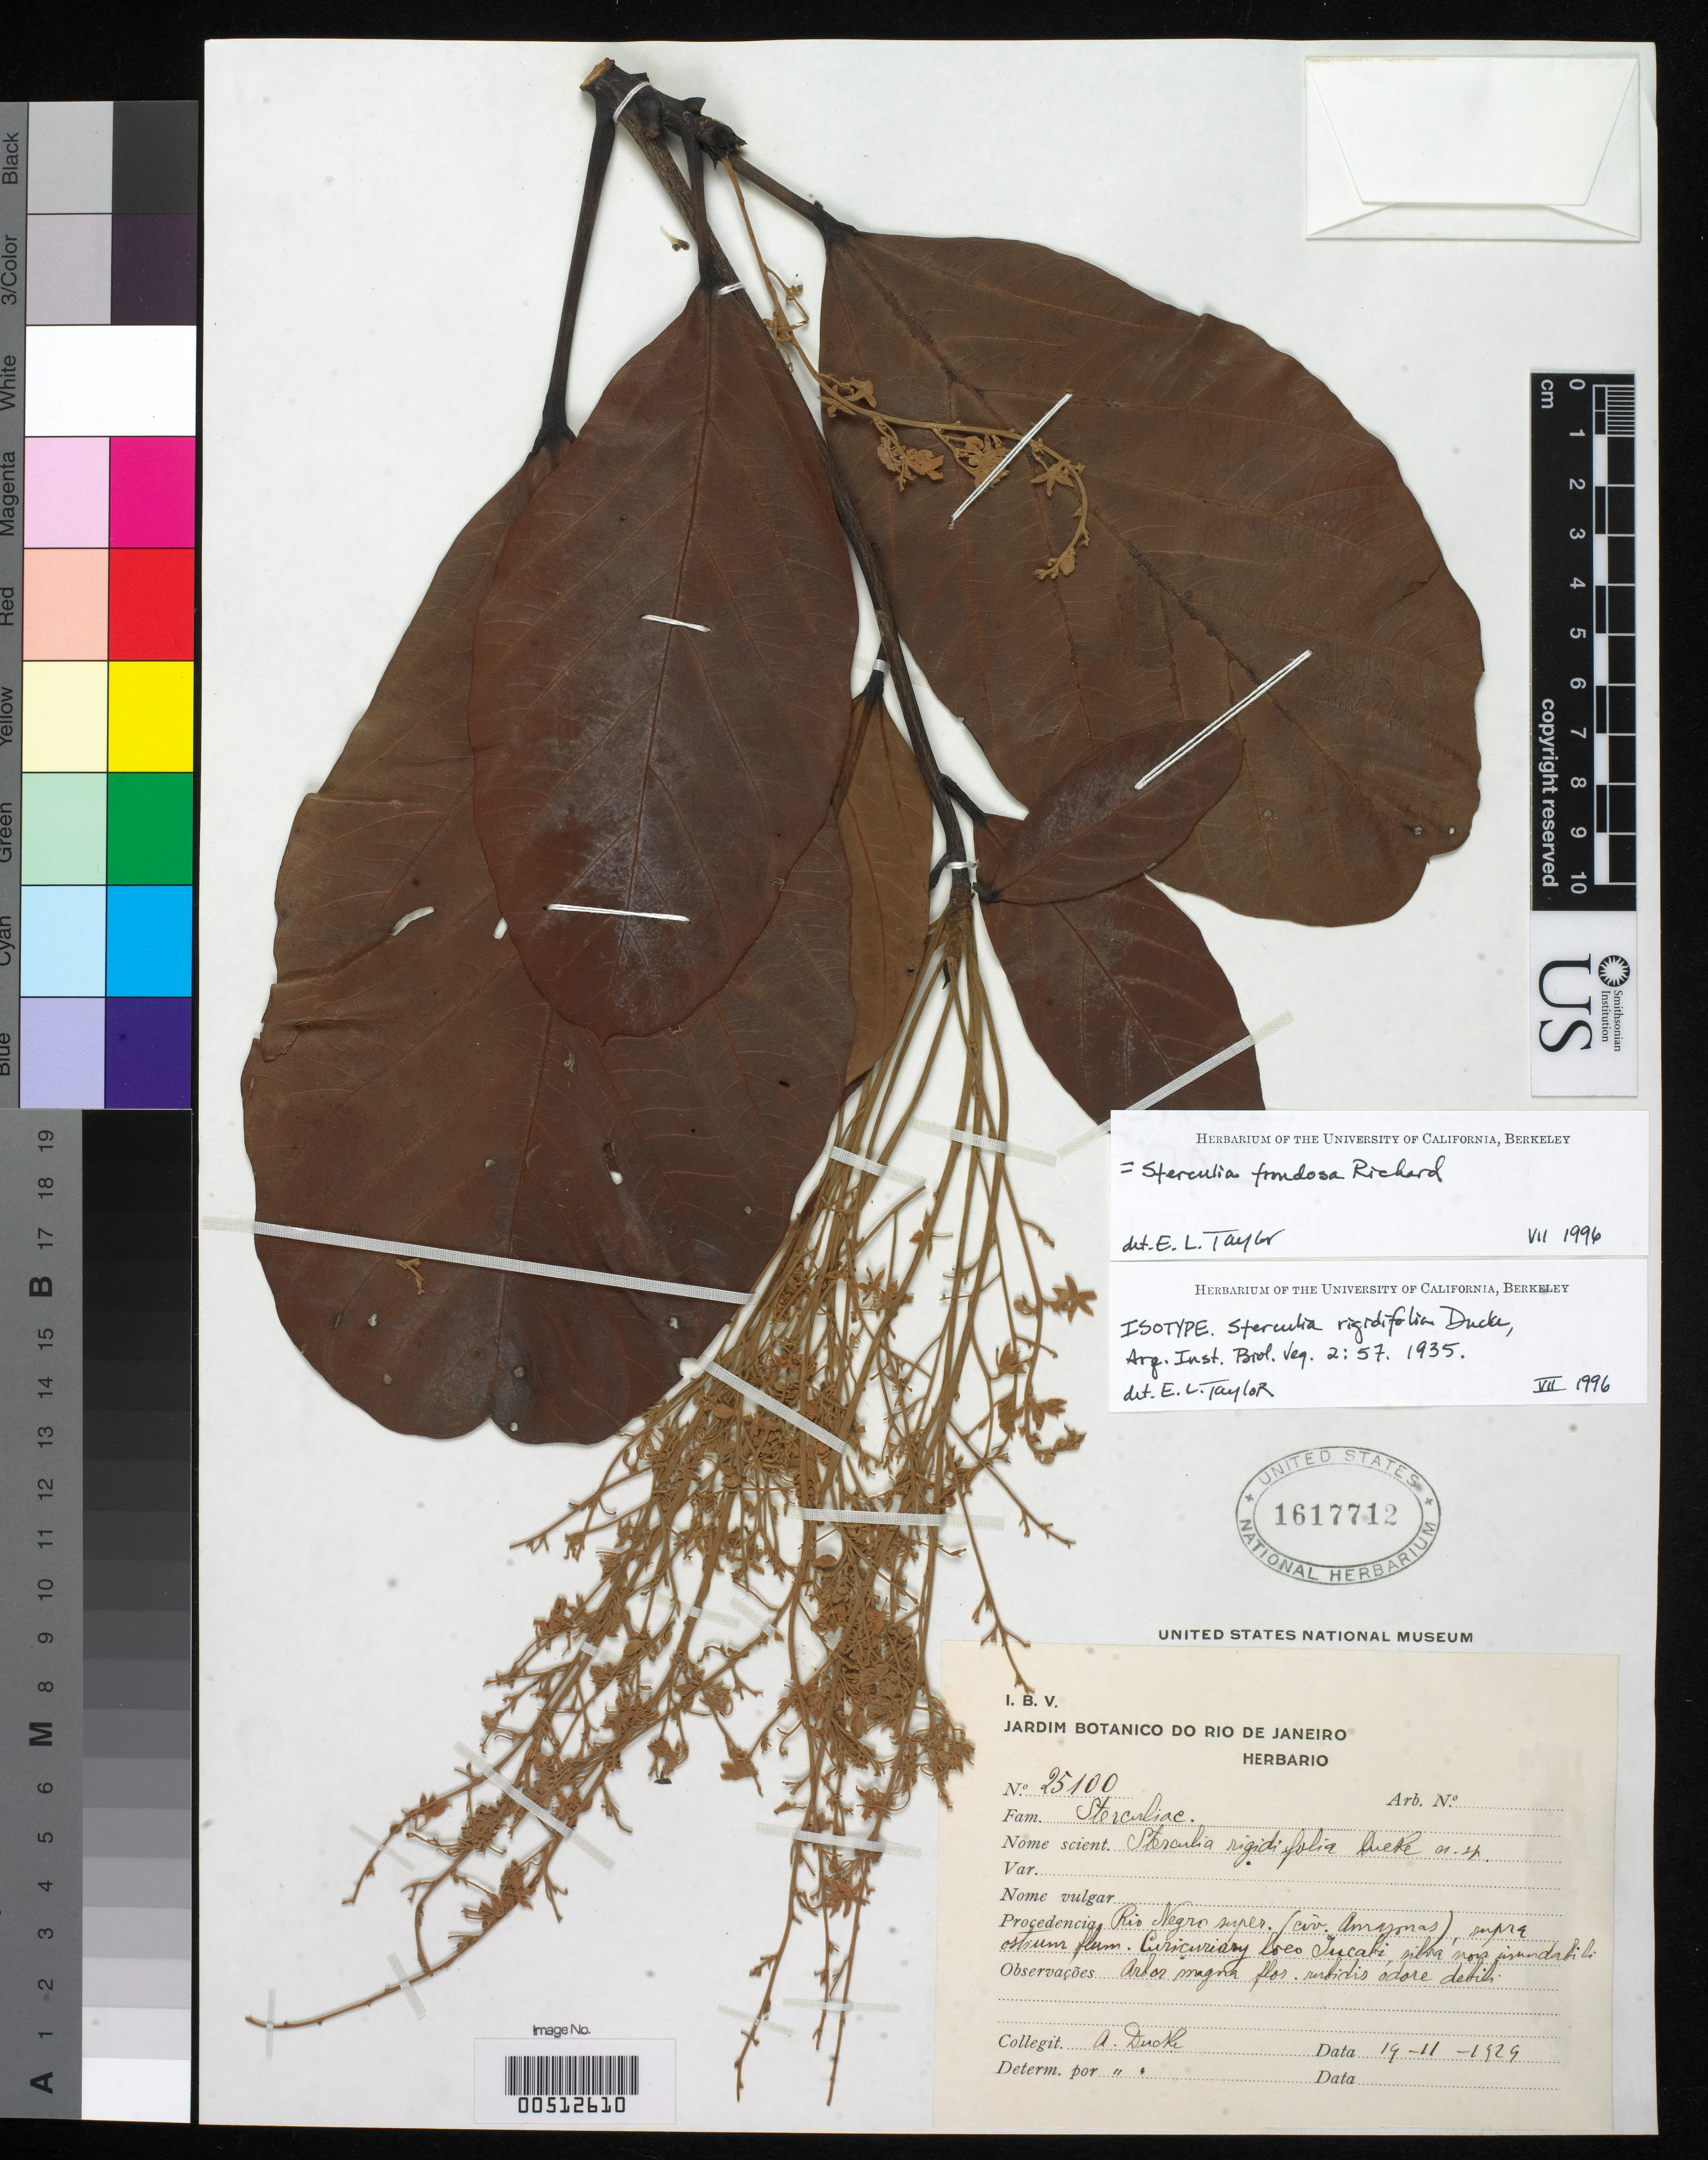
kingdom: Plantae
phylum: Tracheophyta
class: Magnoliopsida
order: Malvales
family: Malvaceae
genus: Sterculia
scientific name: Sterculia rigidifolia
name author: Ducke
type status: Isotype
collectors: A. Ducke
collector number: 25100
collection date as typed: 19 Nov 1929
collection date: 1929-11-19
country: Brazil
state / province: Amazonas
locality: Rio Negro.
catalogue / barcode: US 1617712